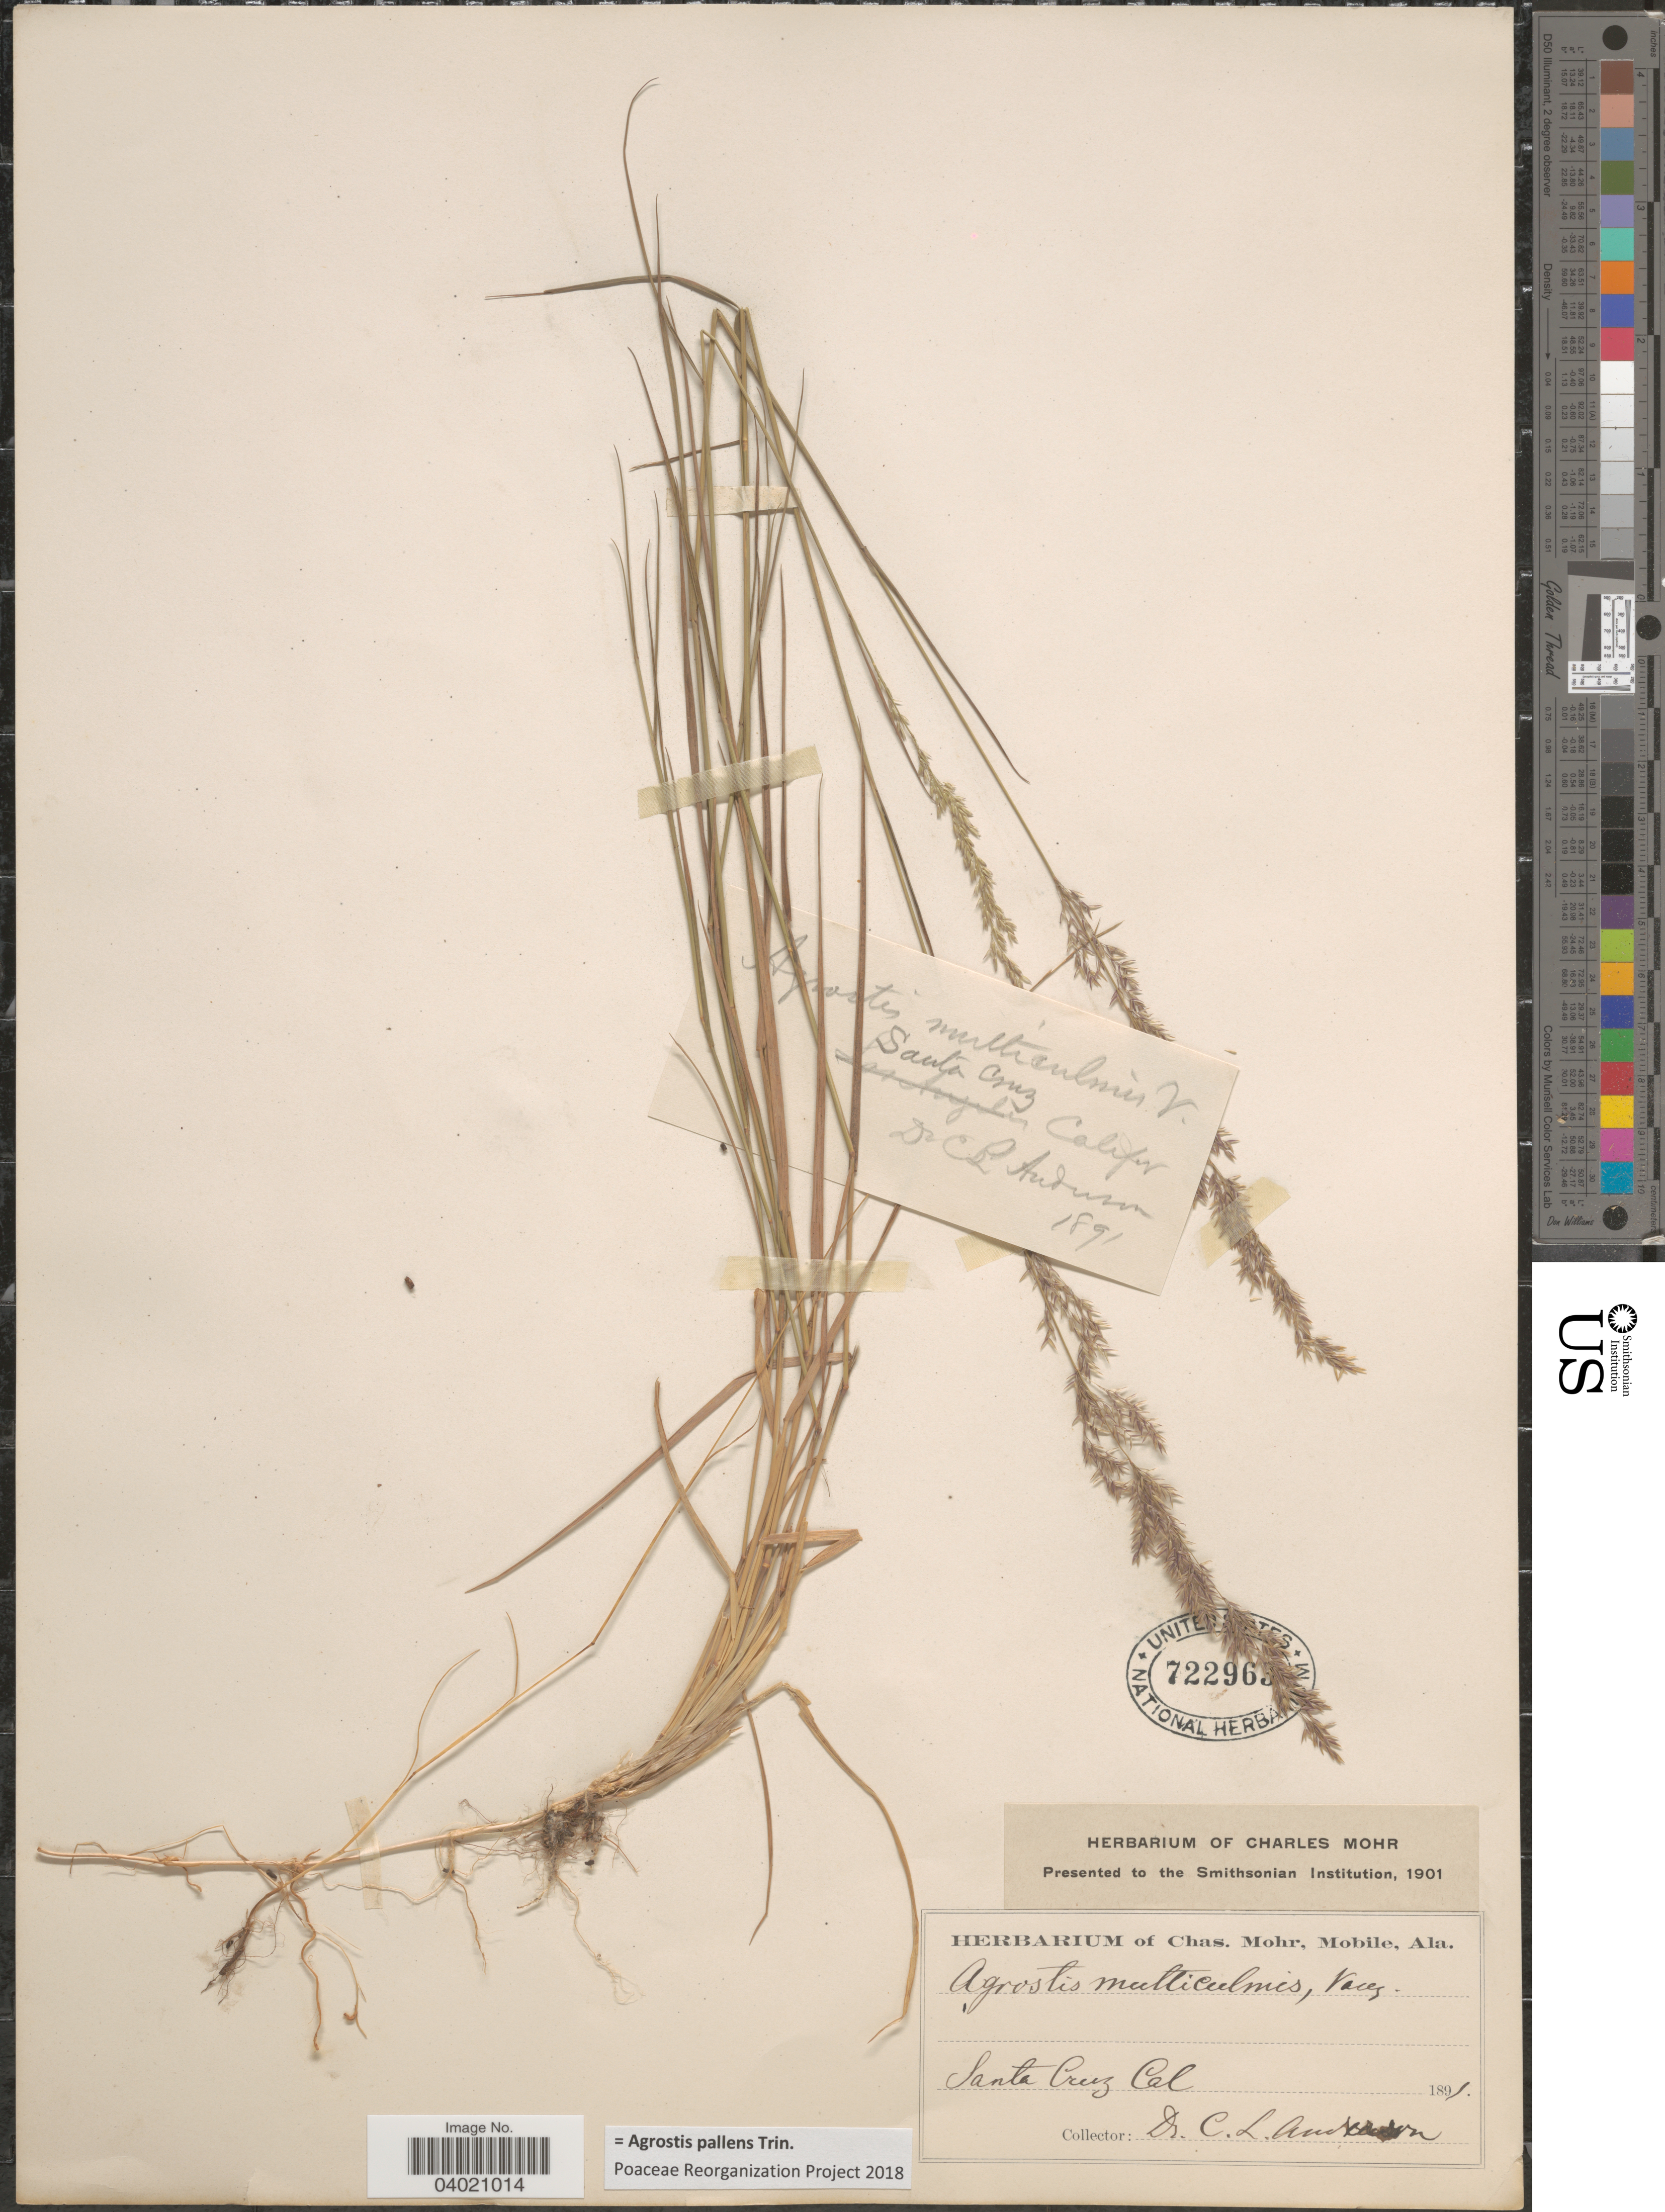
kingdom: Plantae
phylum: Tracheophyta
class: Liliopsida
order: Poales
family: Poaceae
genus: Agrostis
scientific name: Agrostis pallens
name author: Trin.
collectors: C. L. Anderson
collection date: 1891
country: United States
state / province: California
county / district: Santa Cruz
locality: Santa Cruz.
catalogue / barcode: US 722965